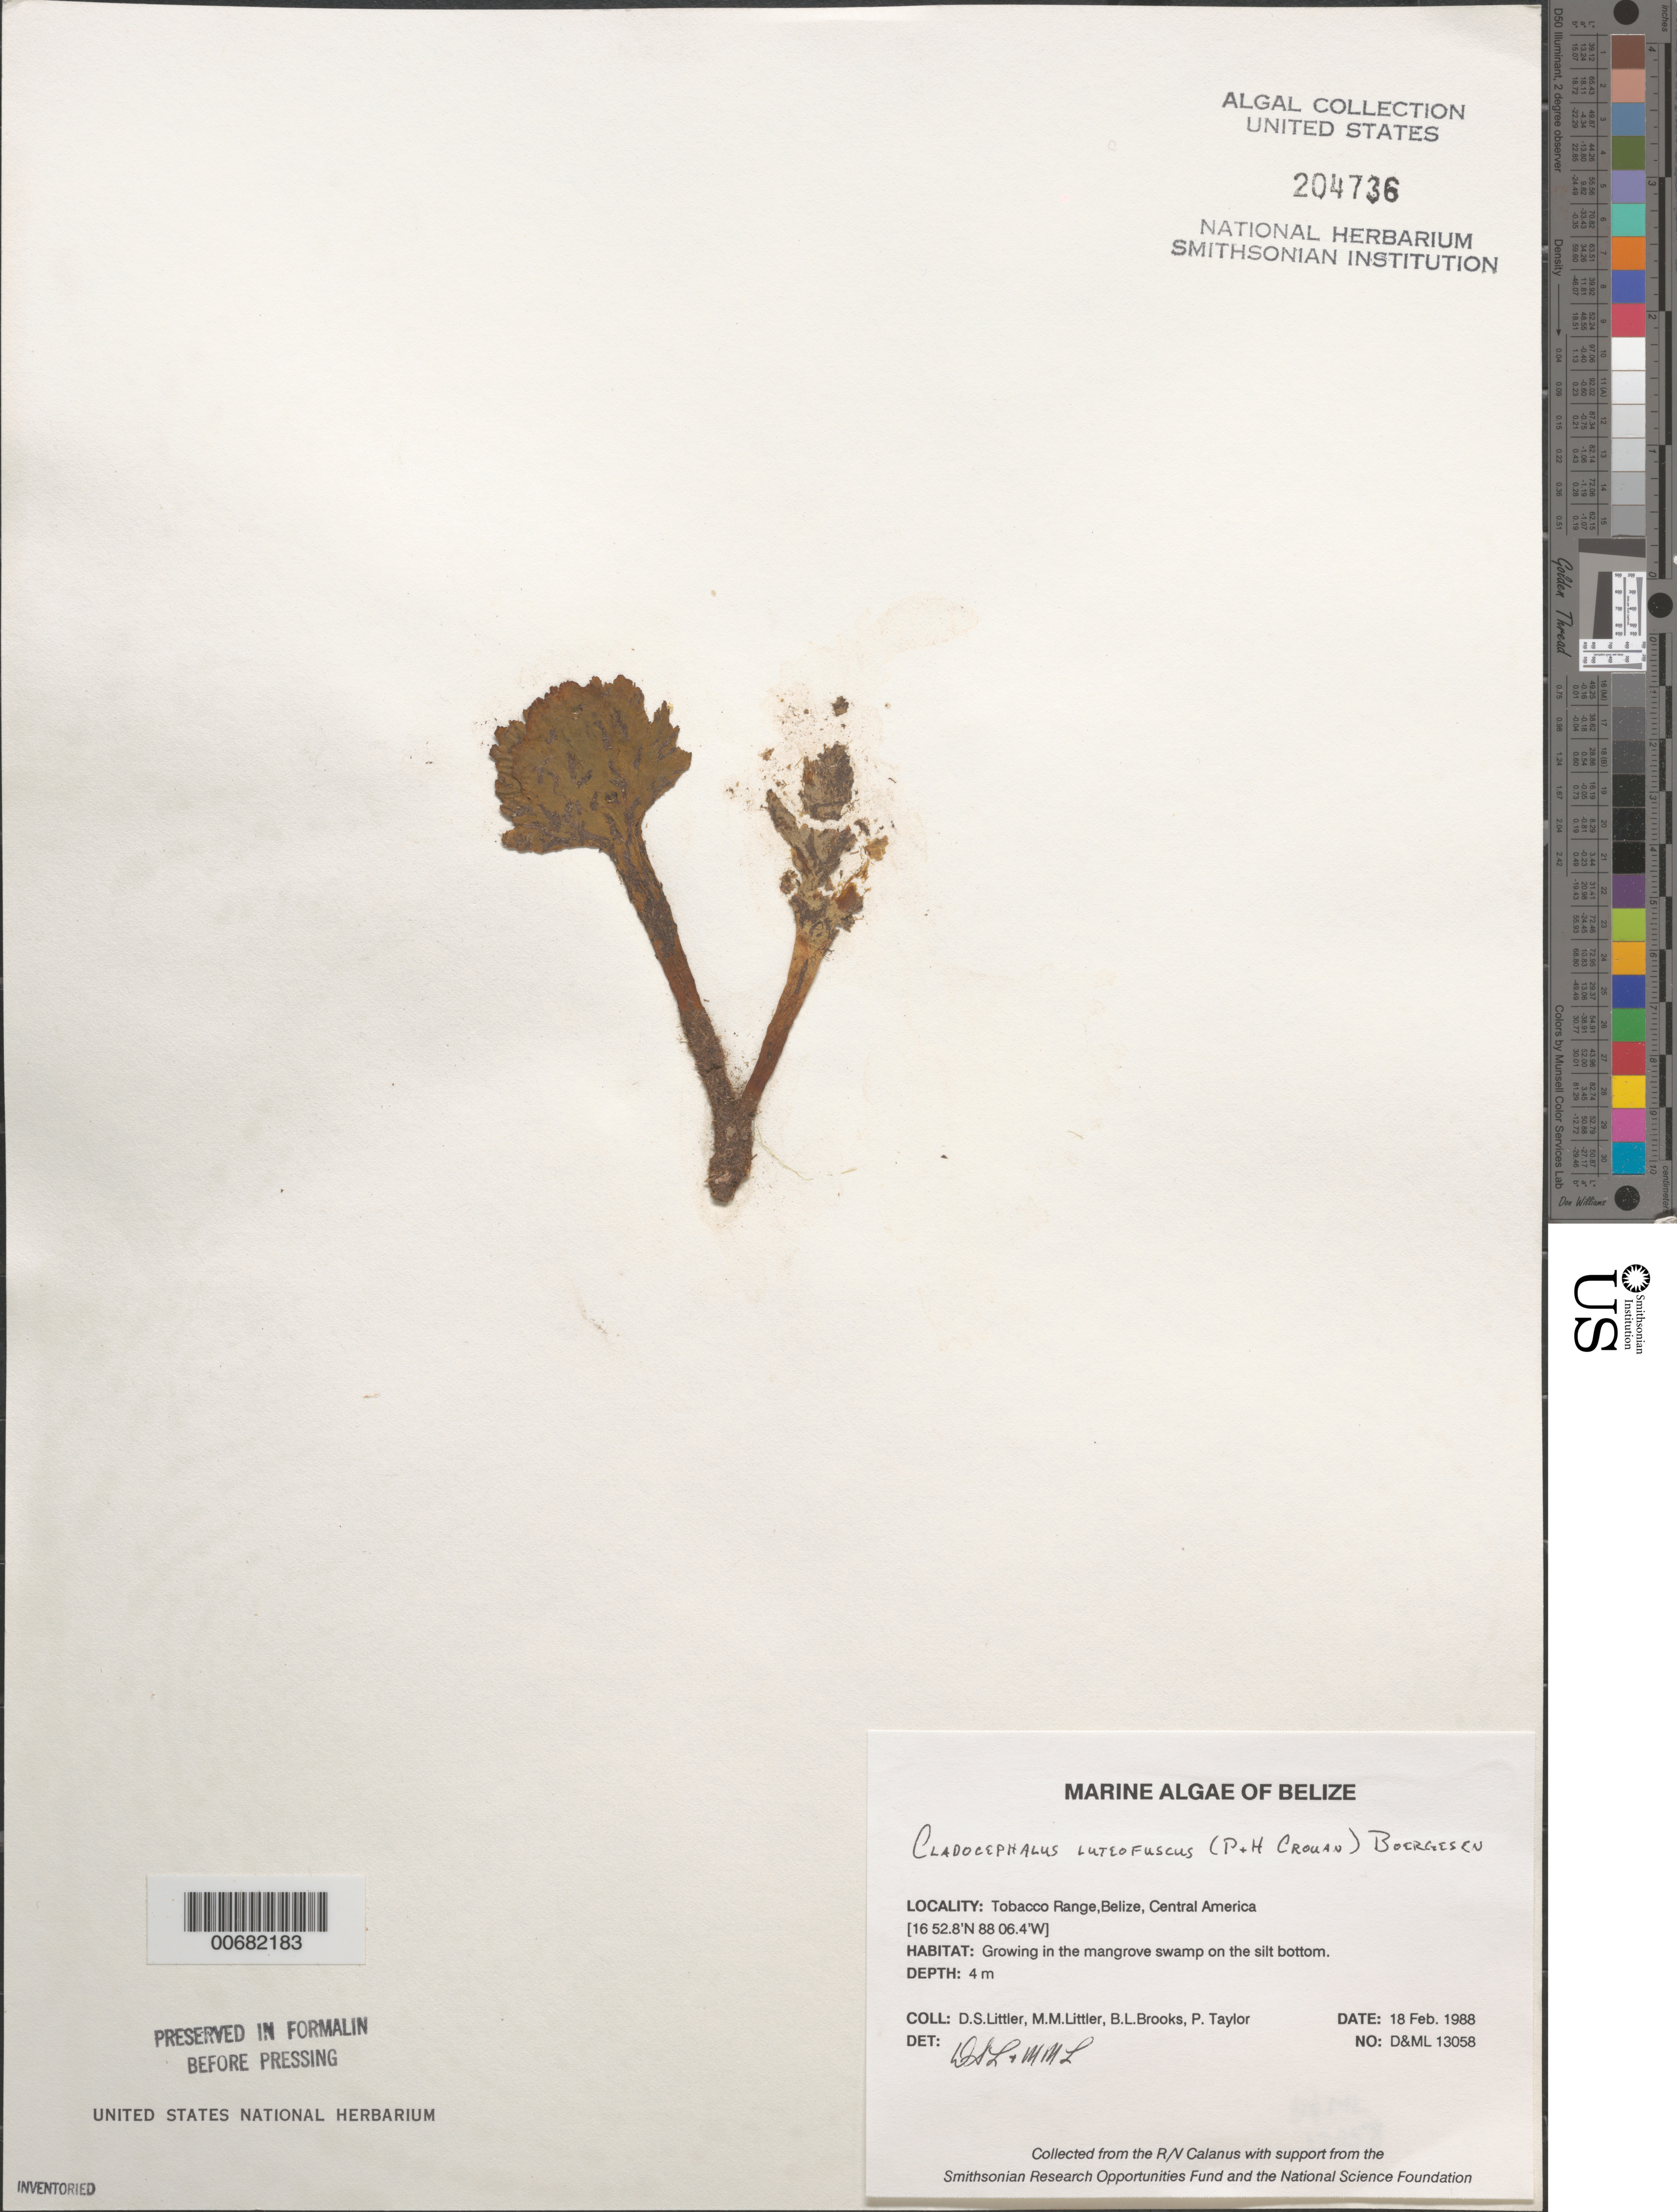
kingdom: Plantae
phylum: Chlorophyta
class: Ulvophyceae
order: Bryopsidales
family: Dichotomosiphonaceae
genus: Cladocephalus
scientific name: Cladocephalus luteofuscus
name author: (P. Crouan & H. Crouan) Børgesen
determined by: Littler, D. S.; Littler, M. M.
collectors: D. S. Littler, M. M. Littler, B. Brooks & P. R. Taylor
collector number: D&ML 13058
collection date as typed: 18 Feb 1988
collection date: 1988-02-18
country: Belize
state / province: Stann Creek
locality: Tobacco Range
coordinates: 16 52.8' N, 88 06.4' W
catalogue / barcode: US 204736